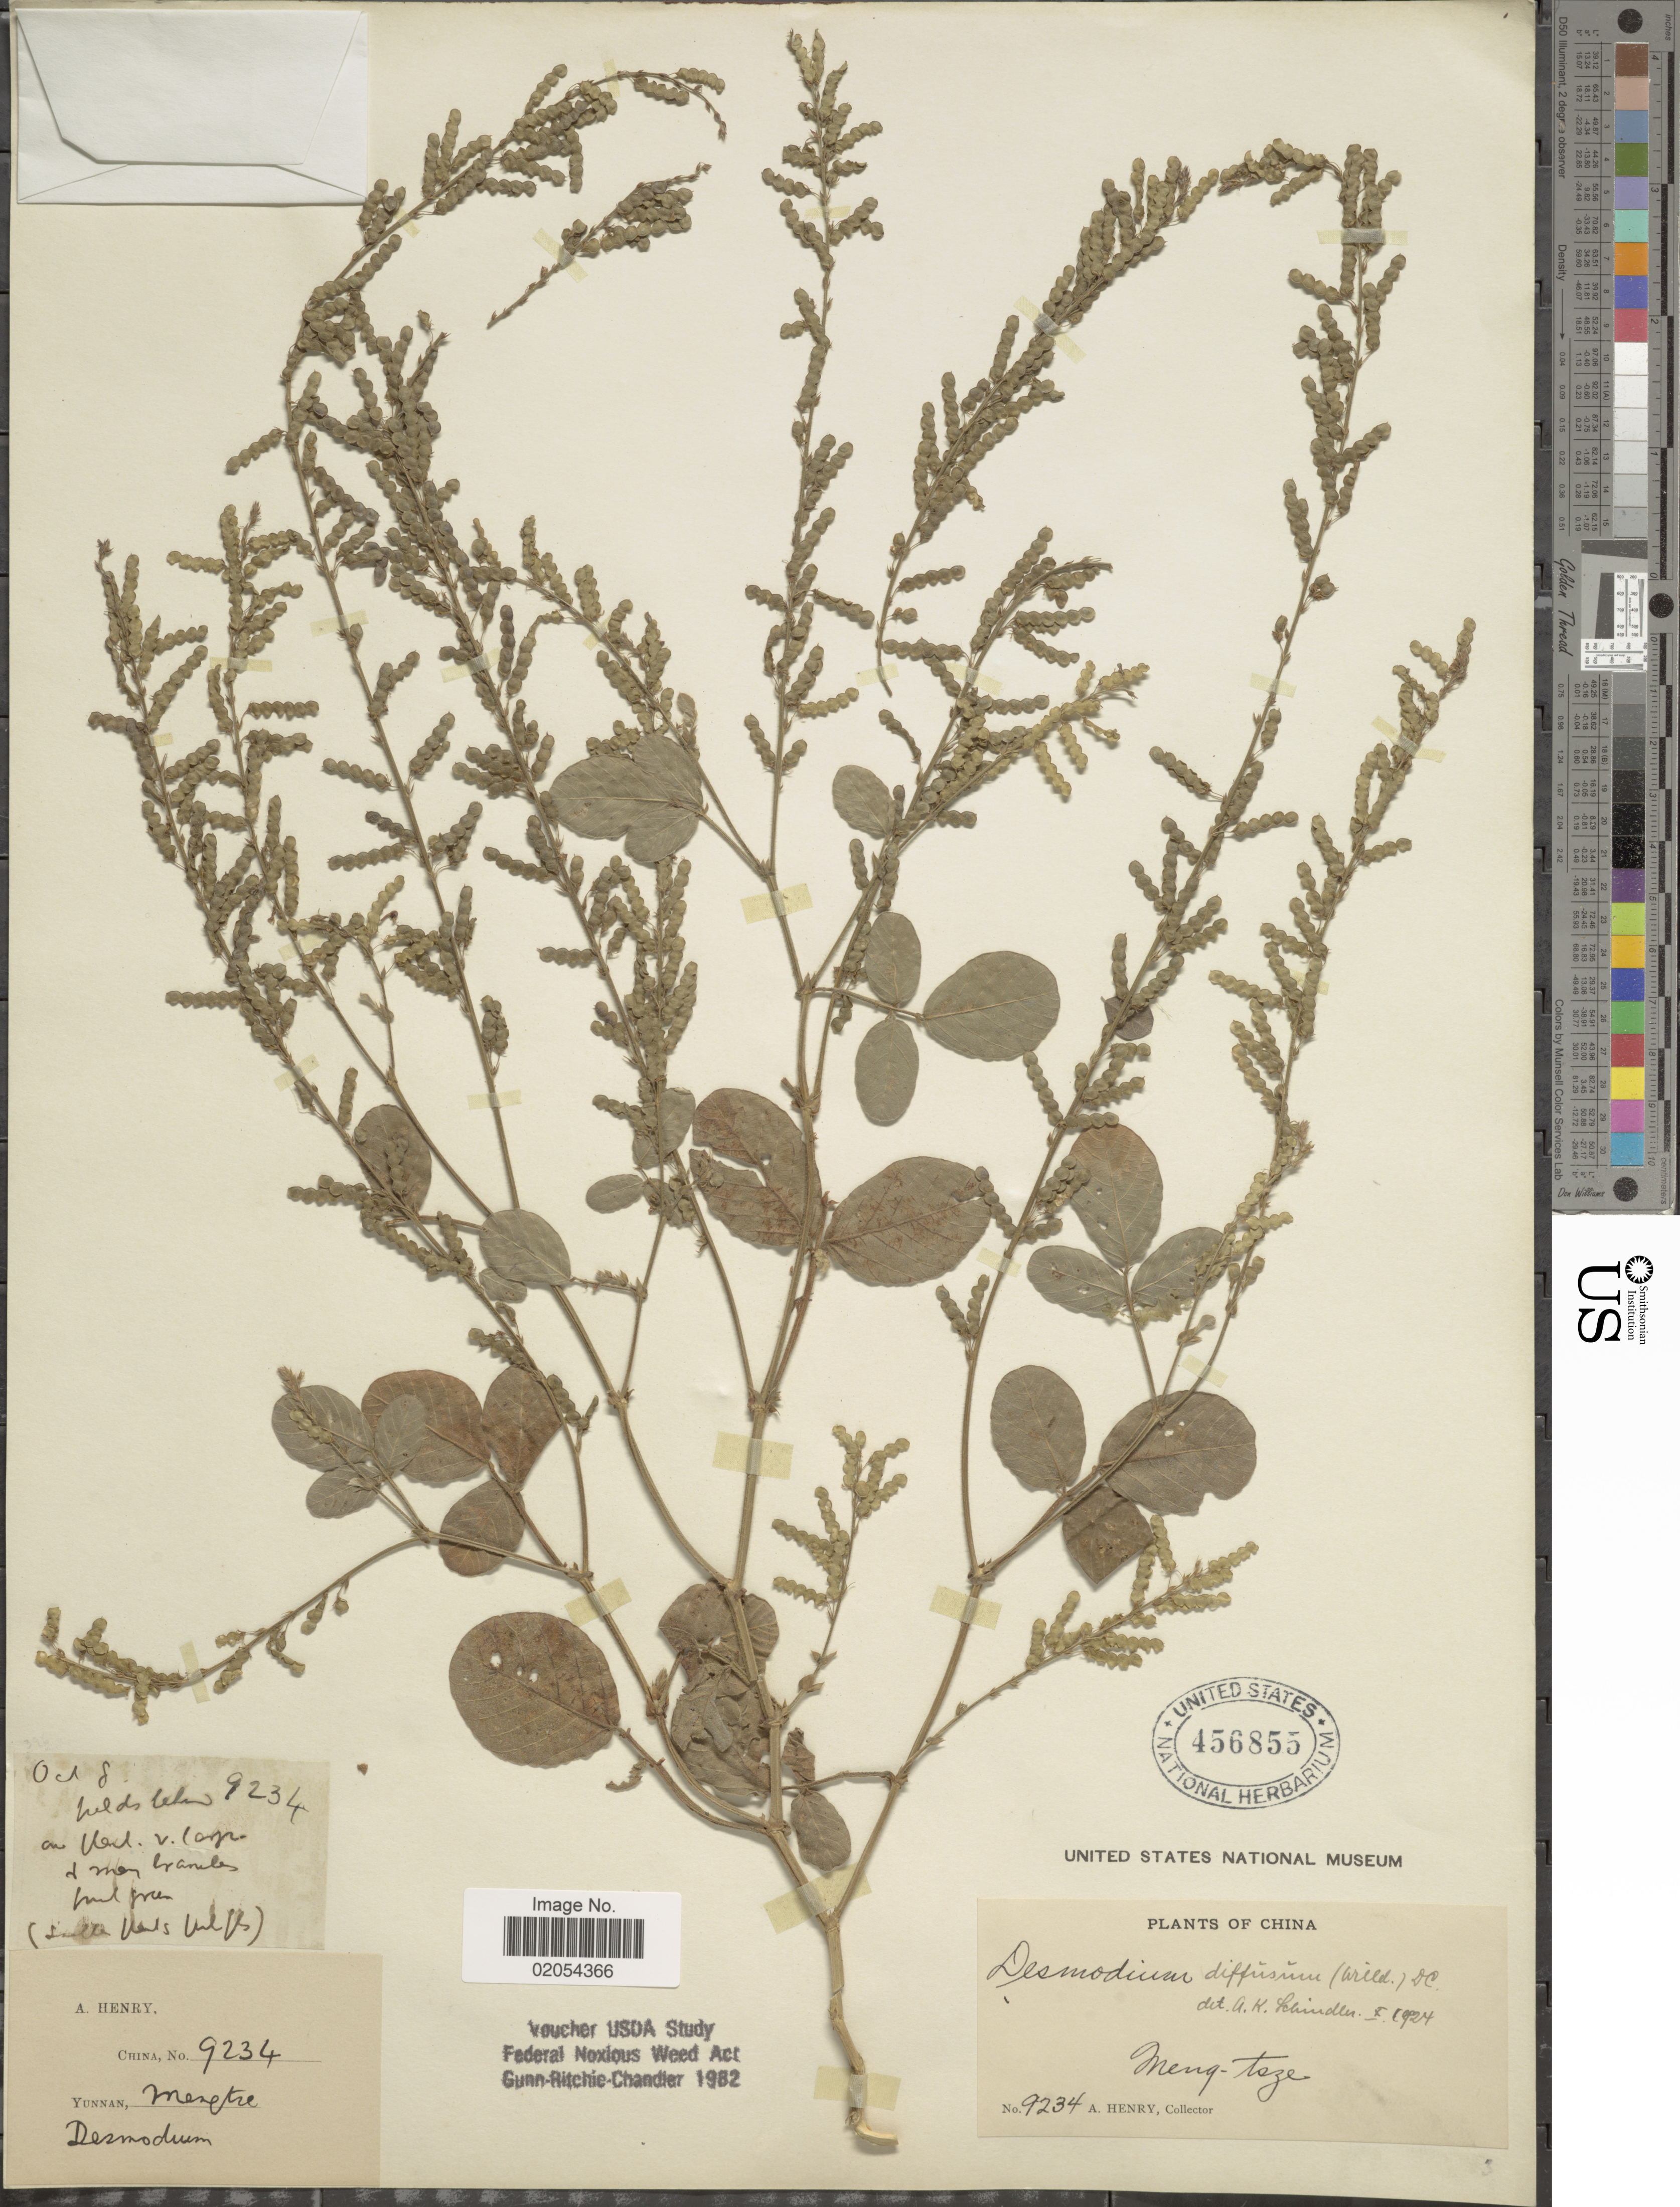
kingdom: Plantae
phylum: Tracheophyta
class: Magnoliopsida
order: Fabales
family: Fabaceae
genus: Bouffordia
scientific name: Bouffordia dichotoma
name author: (Willd.) H. Ohashi & K. Ohashi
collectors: A. Henry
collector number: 9234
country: China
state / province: Yunnan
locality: Meng-tze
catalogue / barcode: US 456855